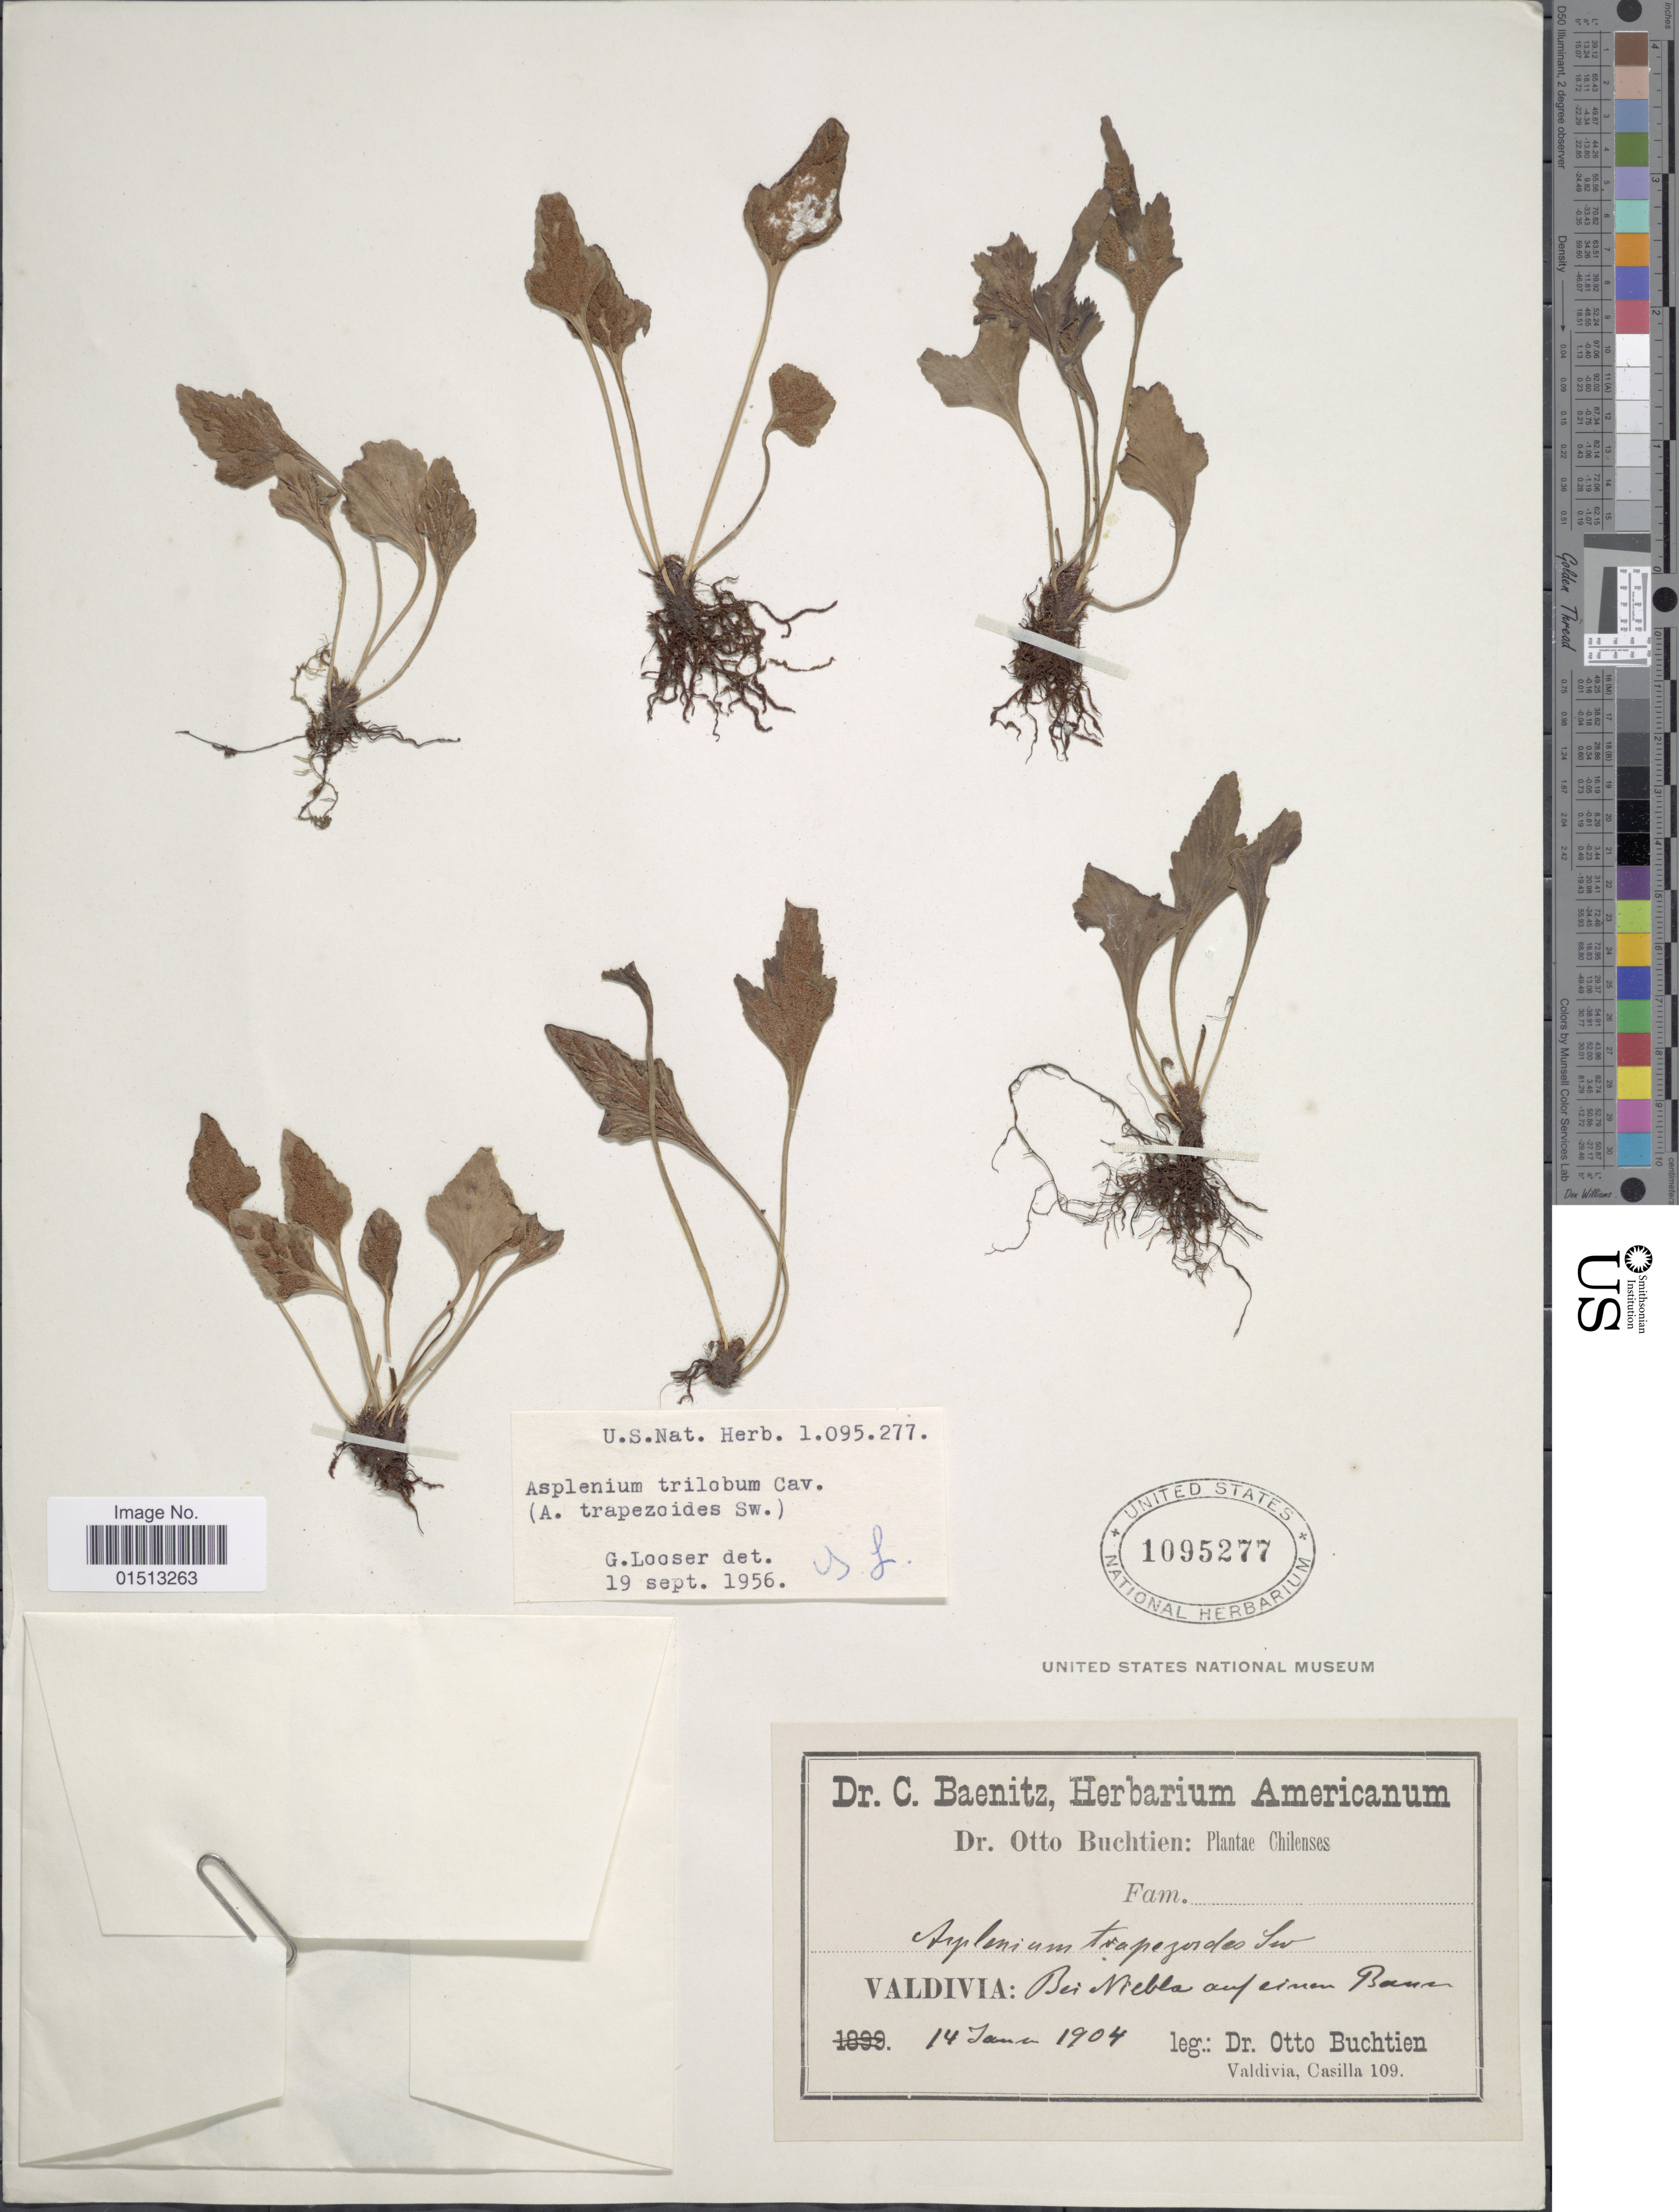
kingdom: Plantae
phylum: Tracheophyta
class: Polypodiopsida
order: Polypodiales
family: Aspleniaceae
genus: Asplenium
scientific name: Asplenium trilobum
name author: Cav.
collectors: O. Buchtien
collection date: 1904-01-14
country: Chile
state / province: Los Ríos (XIV)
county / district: Valdivia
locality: Bei Niebla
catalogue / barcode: US 1095277